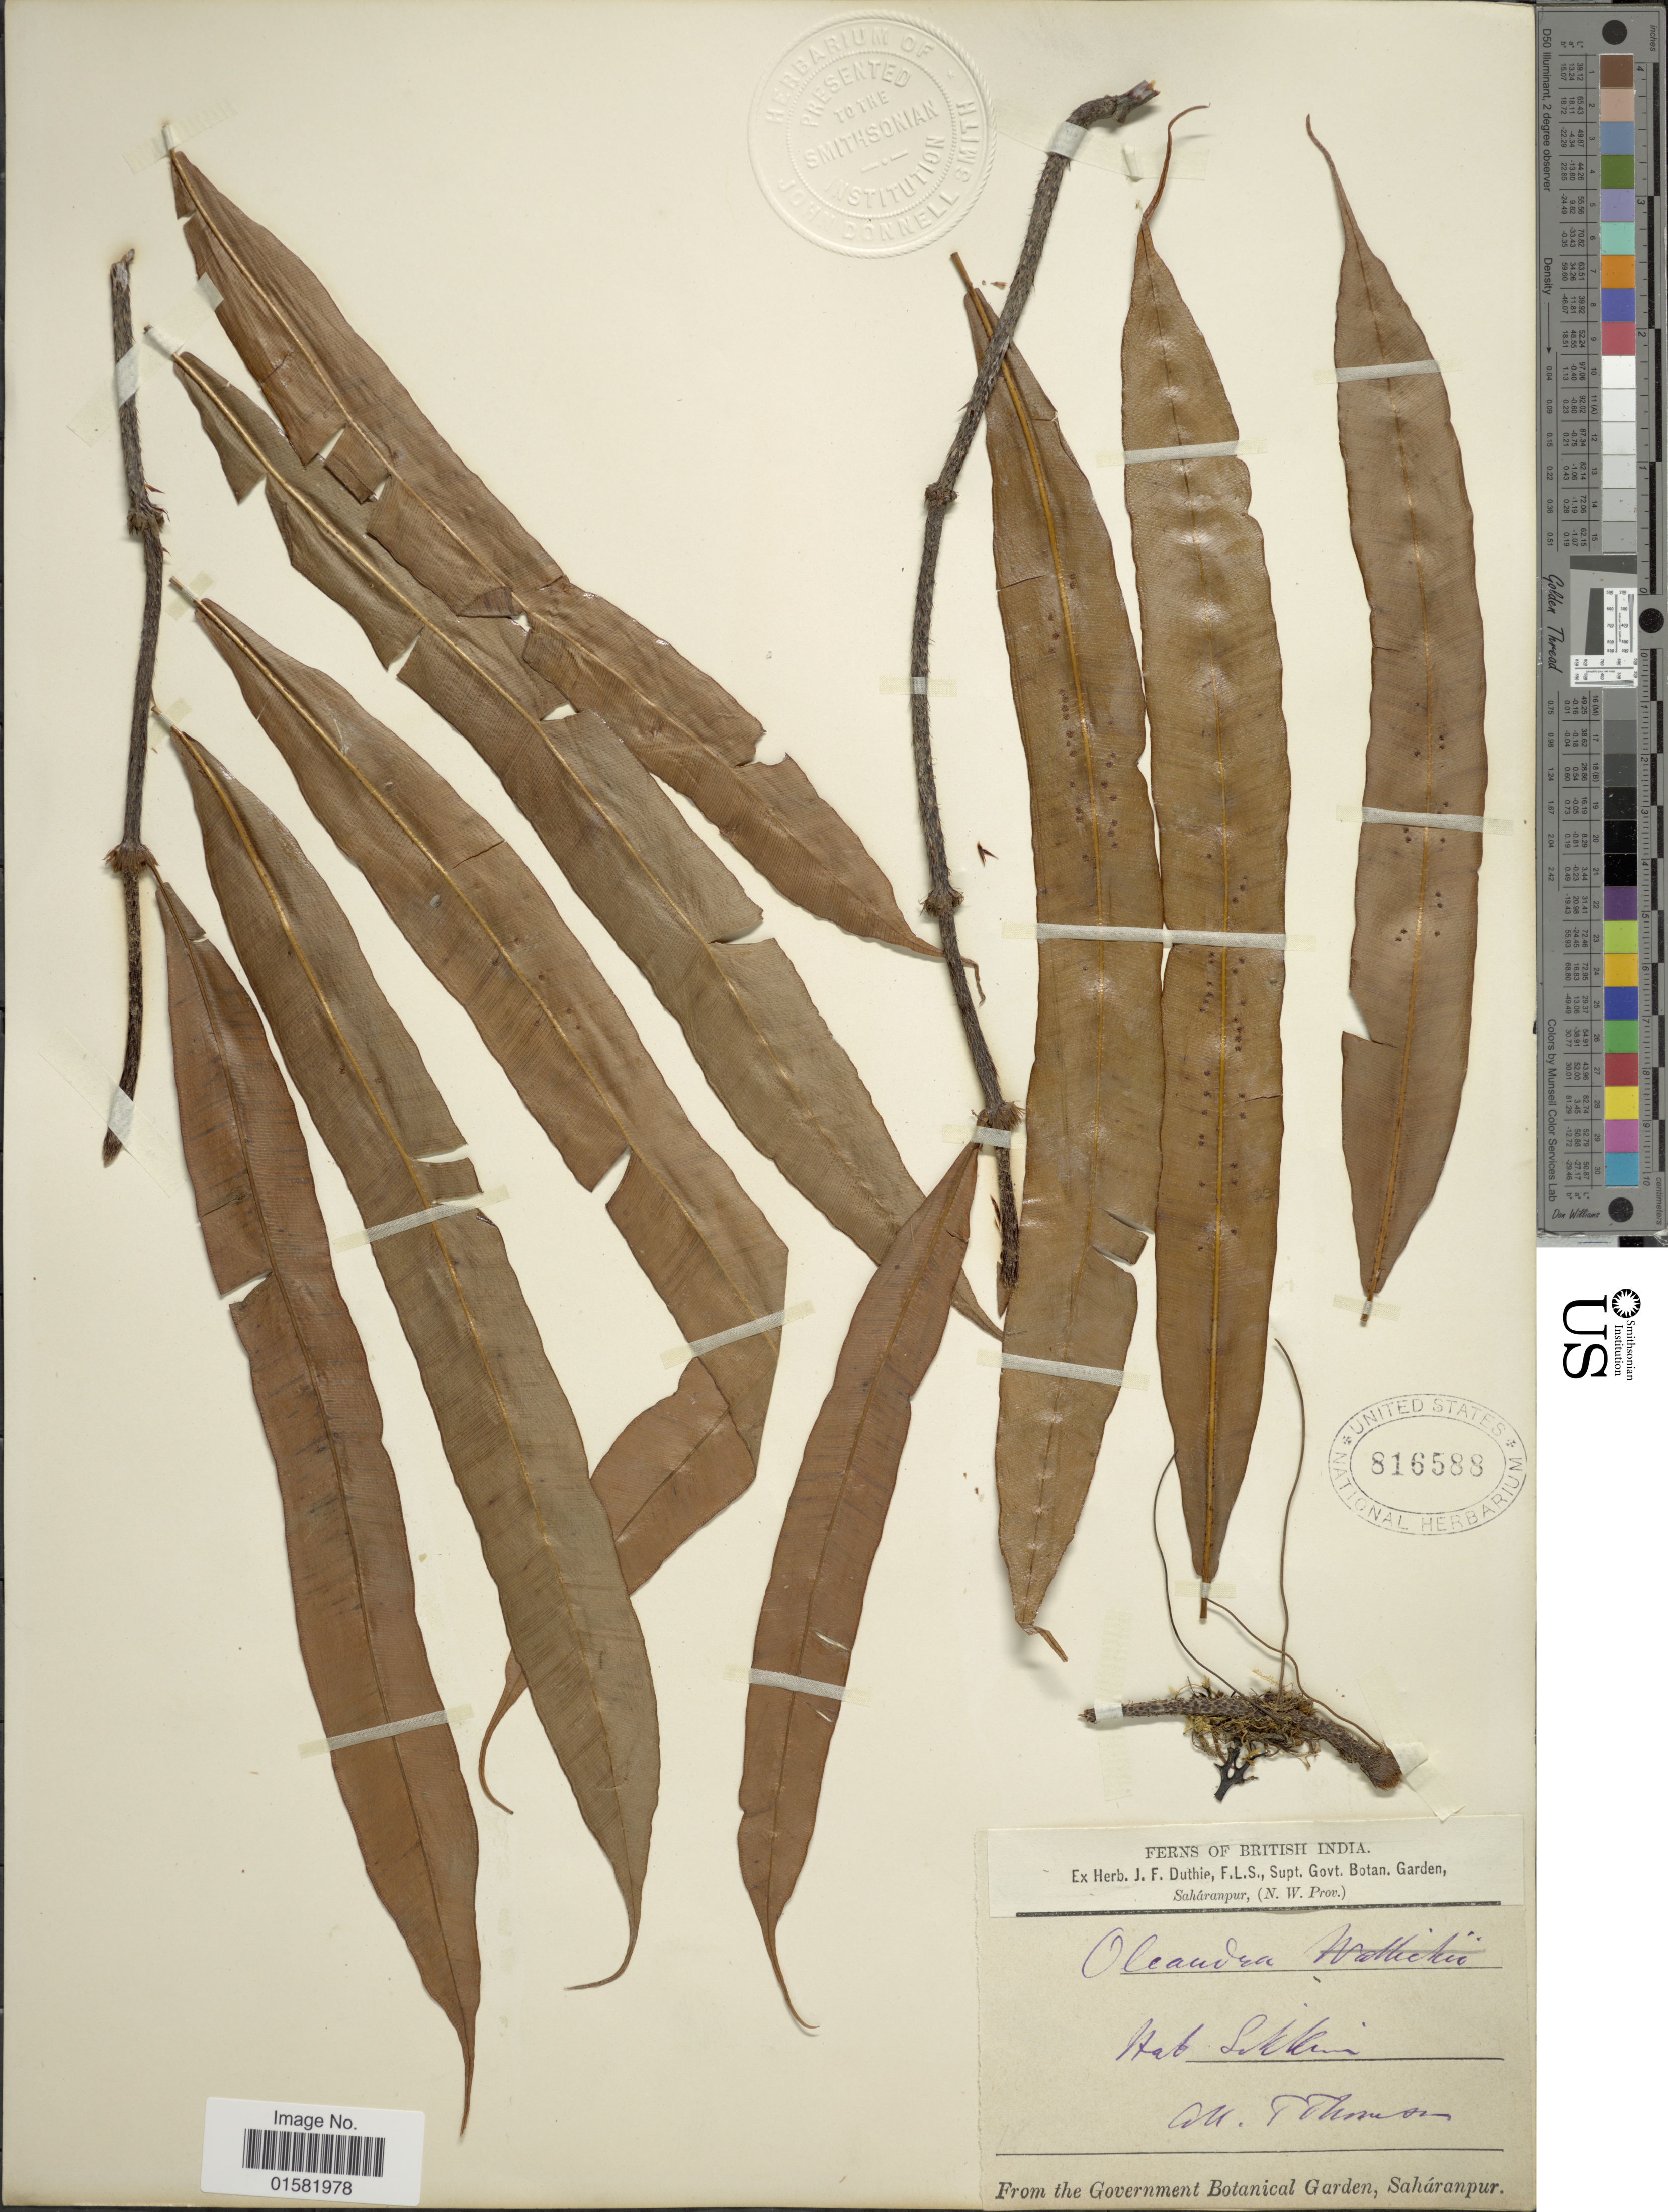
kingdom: Plantae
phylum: Tracheophyta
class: Polypodiopsida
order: Polypodiales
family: Oleandraceae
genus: Oleandra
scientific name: Oleandra neriiformis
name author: Cav.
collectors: T. Thomson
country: India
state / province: Sikkim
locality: British India, Sikkim.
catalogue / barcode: US 816588